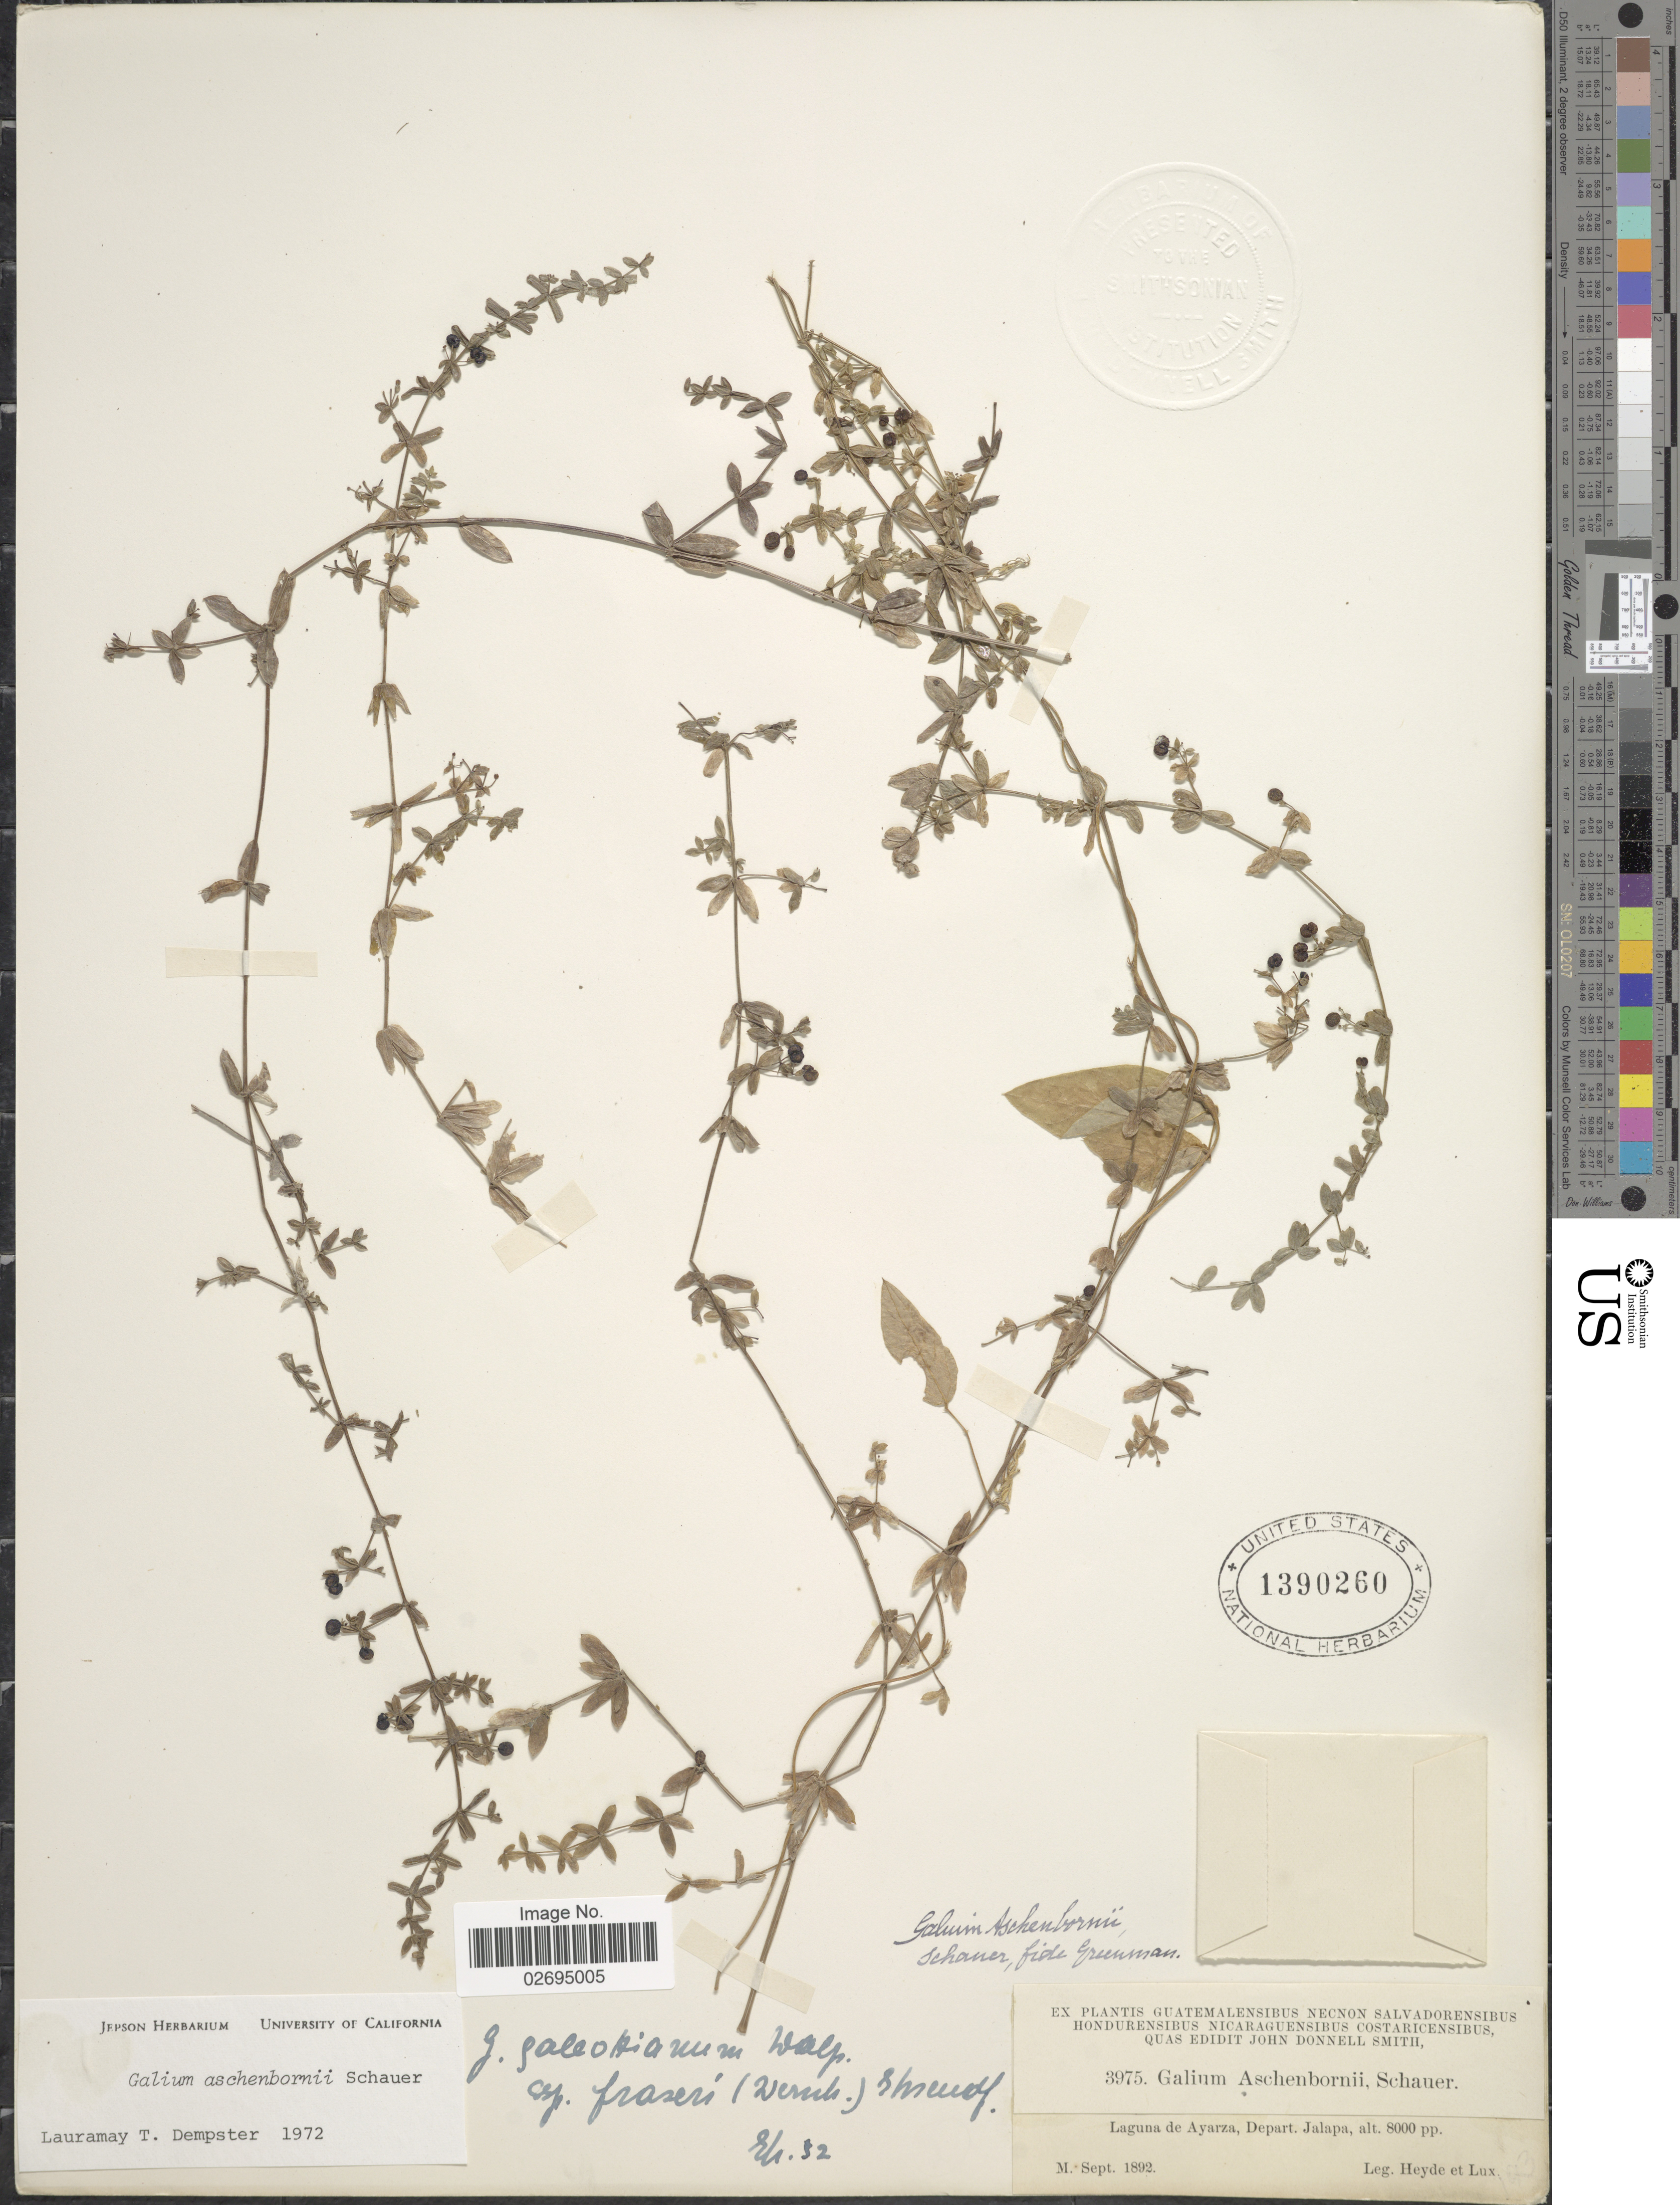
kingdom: Plantae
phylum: Tracheophyta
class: Magnoliopsida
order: Gentianales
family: Rubiaceae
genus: Galium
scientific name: Galium aschenbornii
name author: Schauer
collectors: Heyde & Lux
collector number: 3975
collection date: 1892-09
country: Guatemala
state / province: Jalapa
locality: Laguna de Ayarza, Depart. Jalapa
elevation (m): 2438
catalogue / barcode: US 1390260